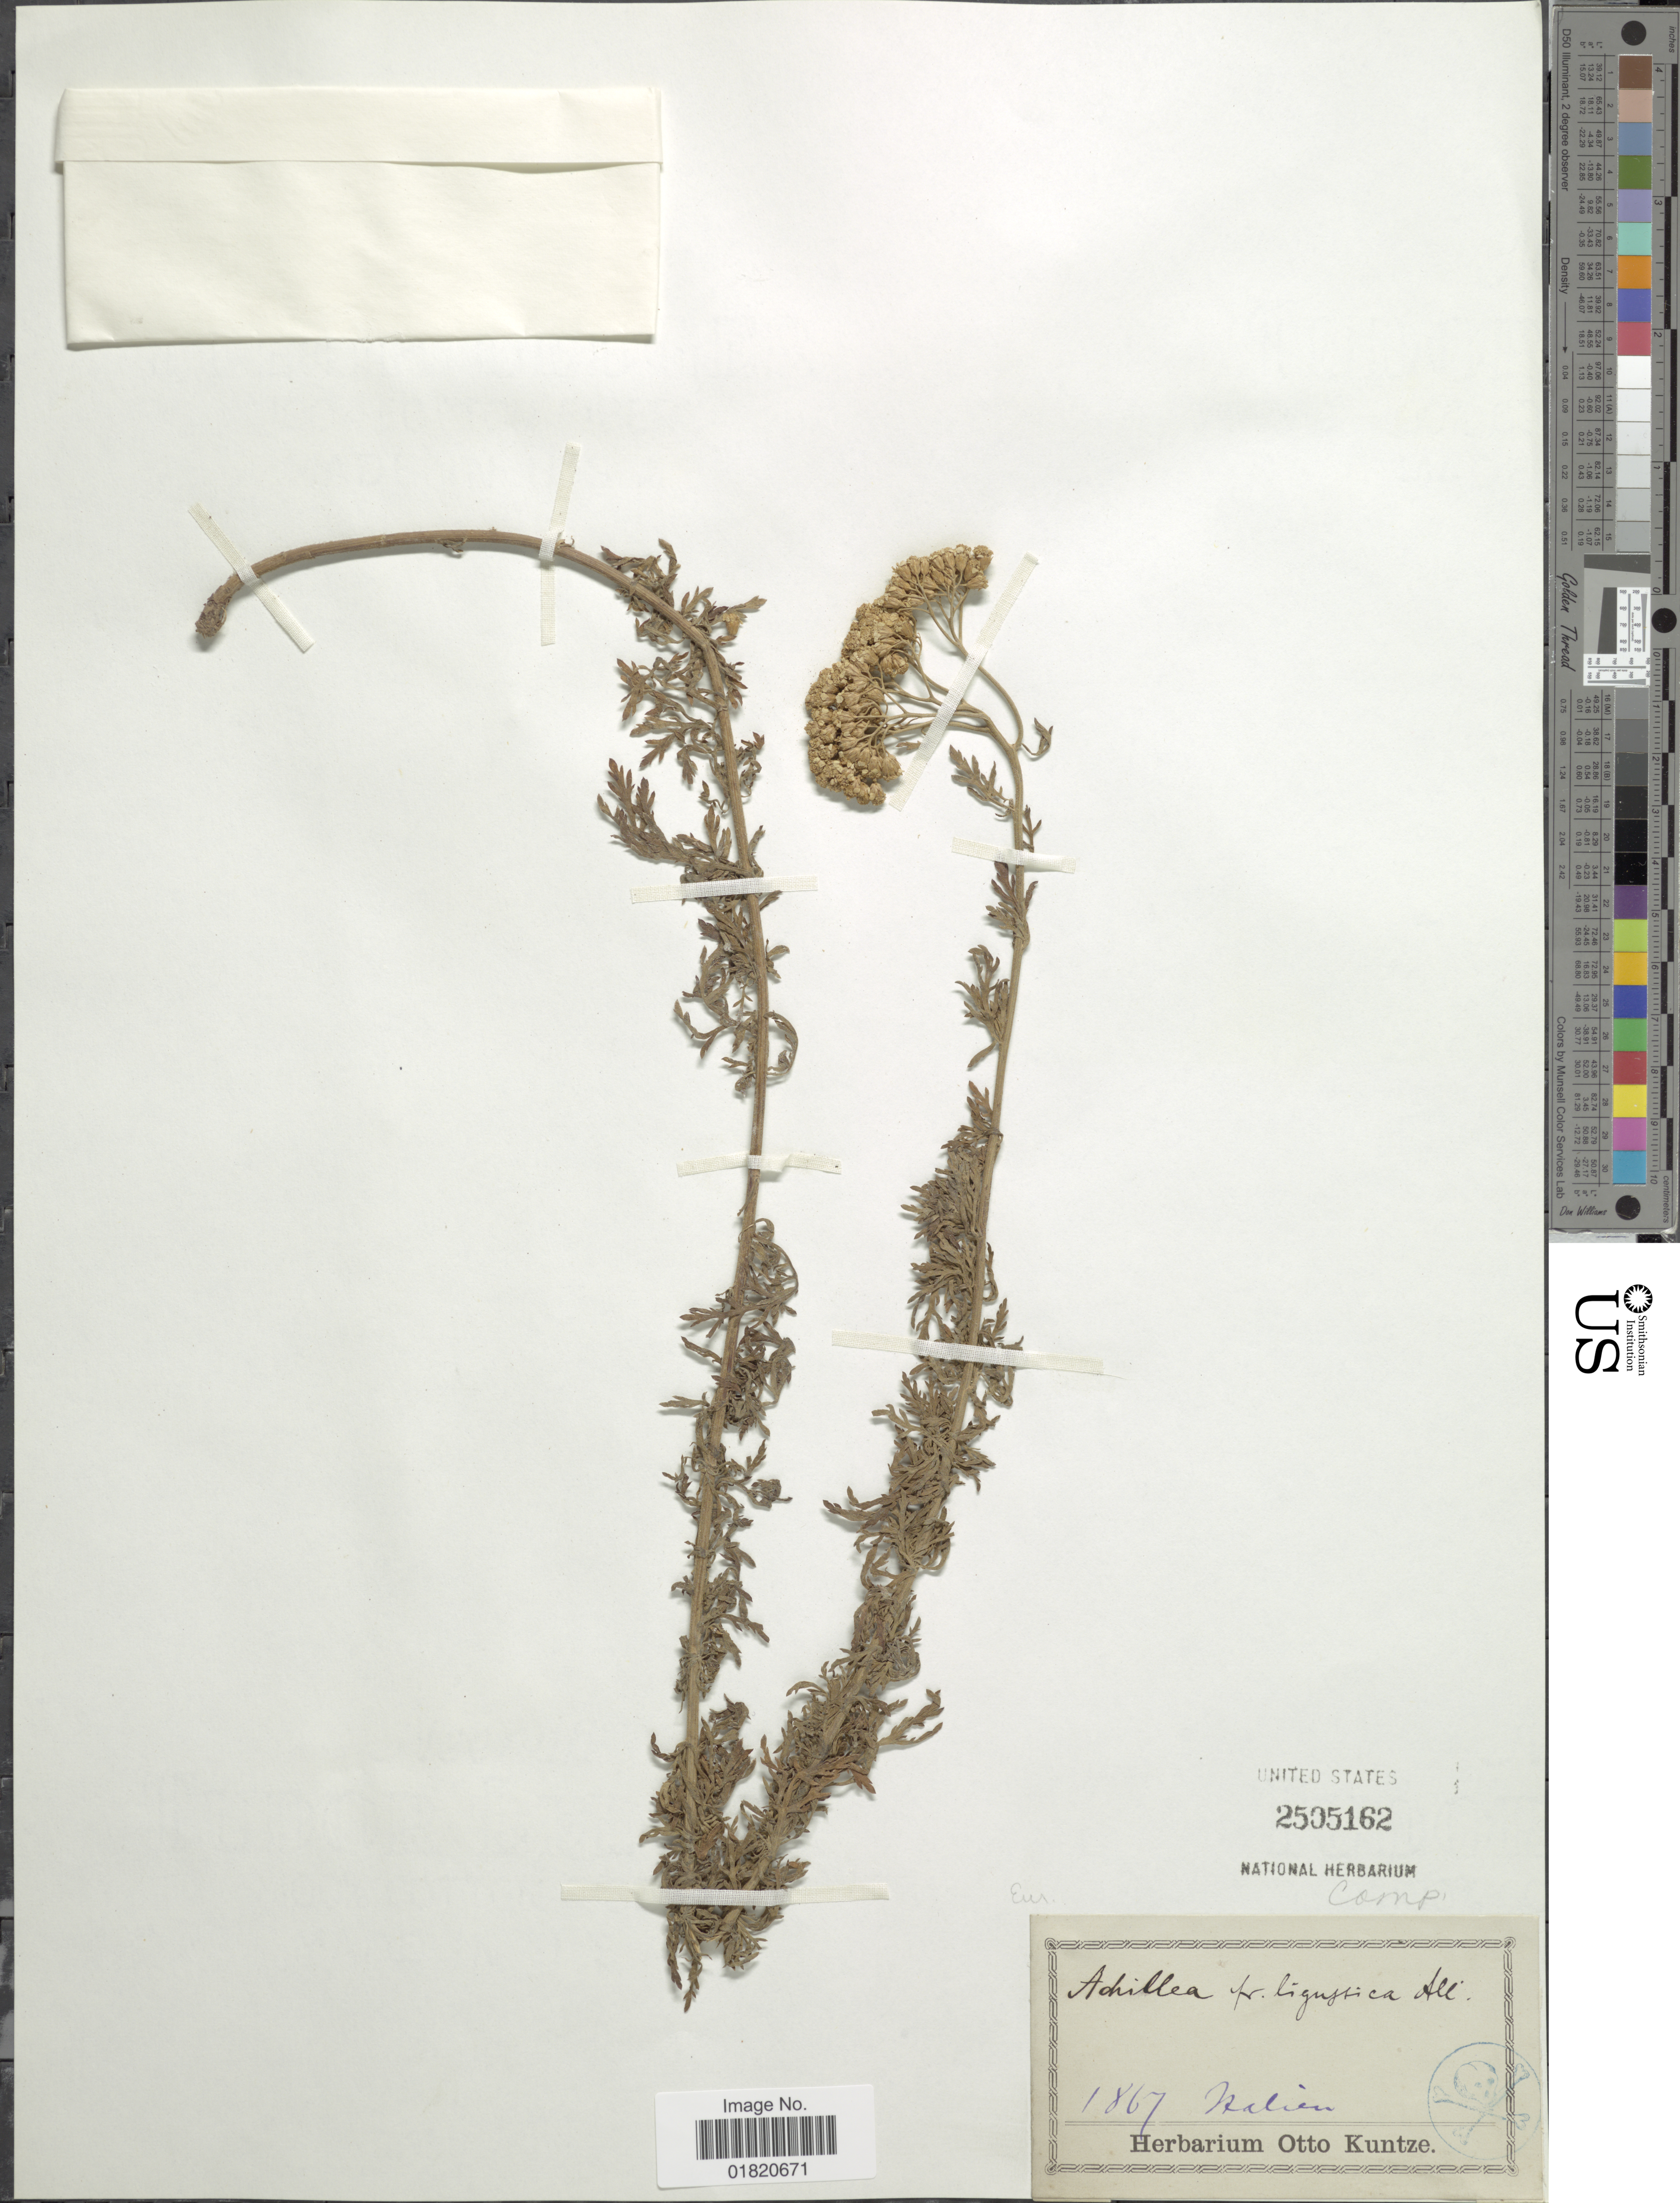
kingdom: Plantae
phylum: Tracheophyta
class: Magnoliopsida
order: Asterales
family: Asteraceae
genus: Achillea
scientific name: Achillea ligustica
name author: All.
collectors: ex herb. Otto Kuntze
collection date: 1867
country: Italy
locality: Italien.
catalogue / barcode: US 2505162